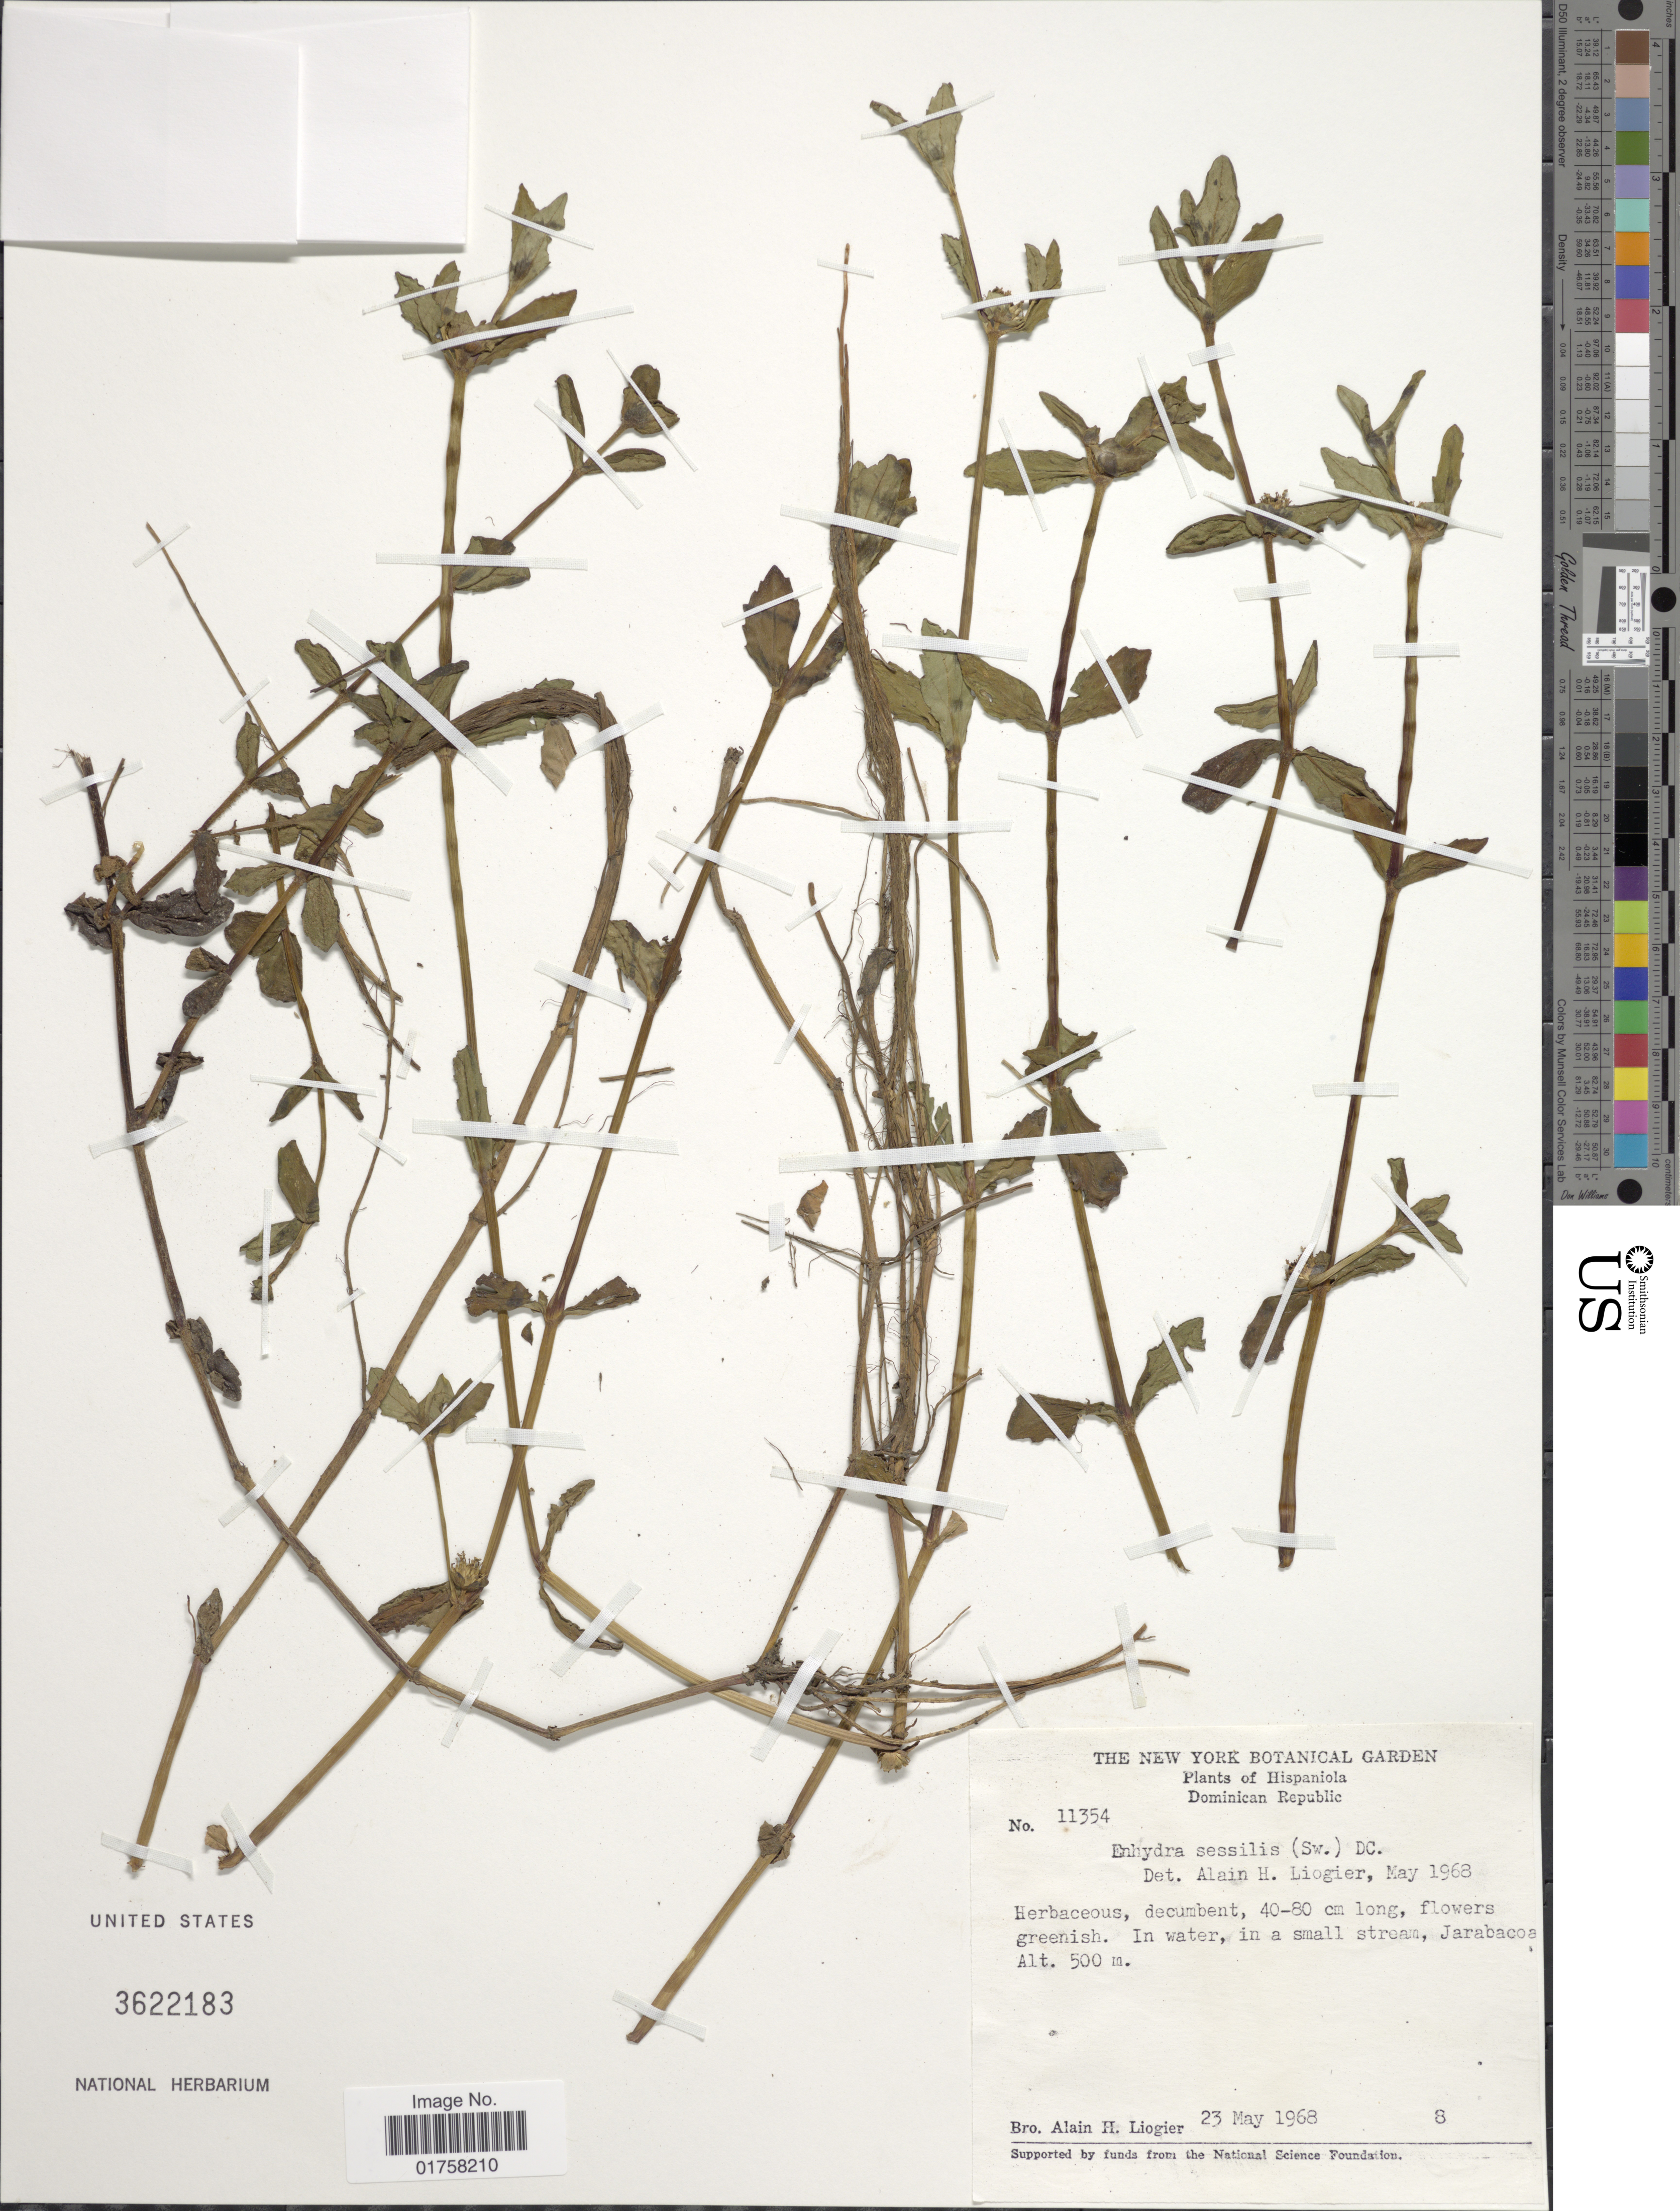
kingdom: Plantae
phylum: Tracheophyta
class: Magnoliopsida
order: Asterales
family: Asteraceae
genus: Enhydra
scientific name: Enhydra sessilis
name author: (Sw.) DC.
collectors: A. H. Liogier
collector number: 11354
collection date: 1968-05-23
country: Dominican Republic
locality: Hispaniola, In water, in a small stream, Jarabacoa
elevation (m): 500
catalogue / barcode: US 3622183